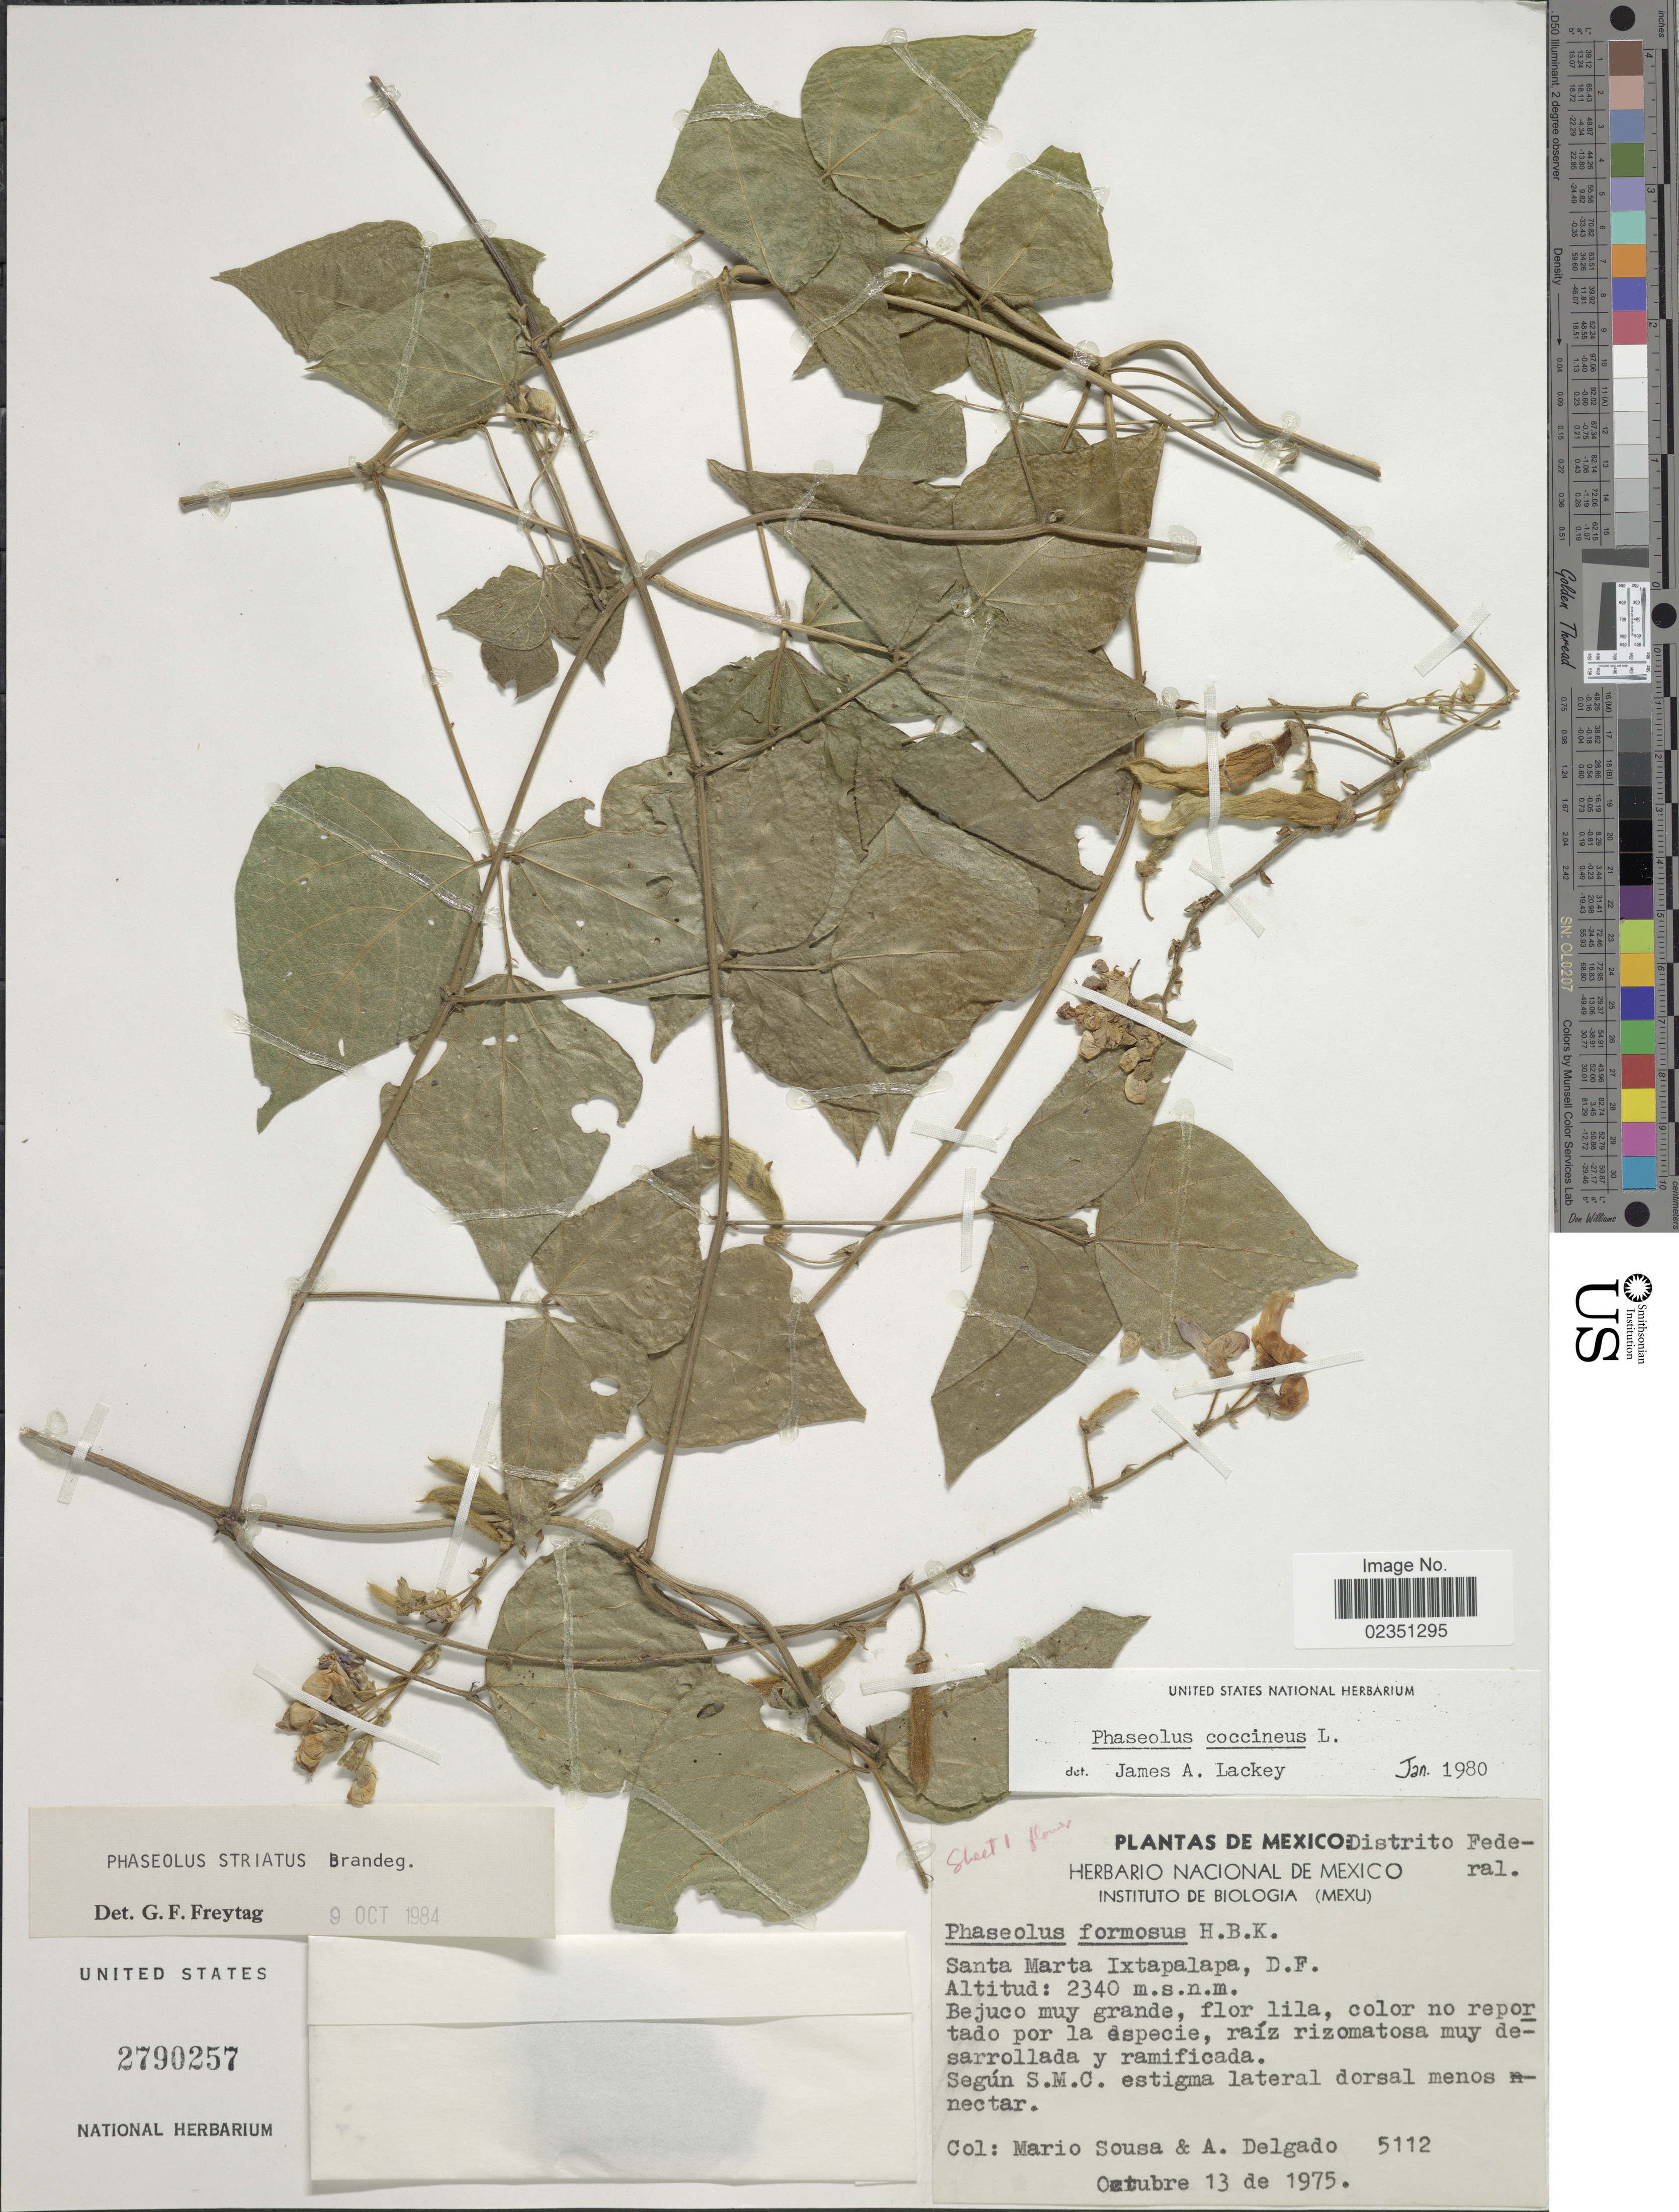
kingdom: Plantae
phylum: Tracheophyta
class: Magnoliopsida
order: Fabales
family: Fabaceae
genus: Phaseolus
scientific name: Phaseolus striatus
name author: Brandegee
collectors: M. Sousa S. & A. A. Delgado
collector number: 5112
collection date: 1975-10-13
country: Mexico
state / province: Distrito Federal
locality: Santa Marta Ixtapalapa, D.F.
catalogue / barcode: US 2790257